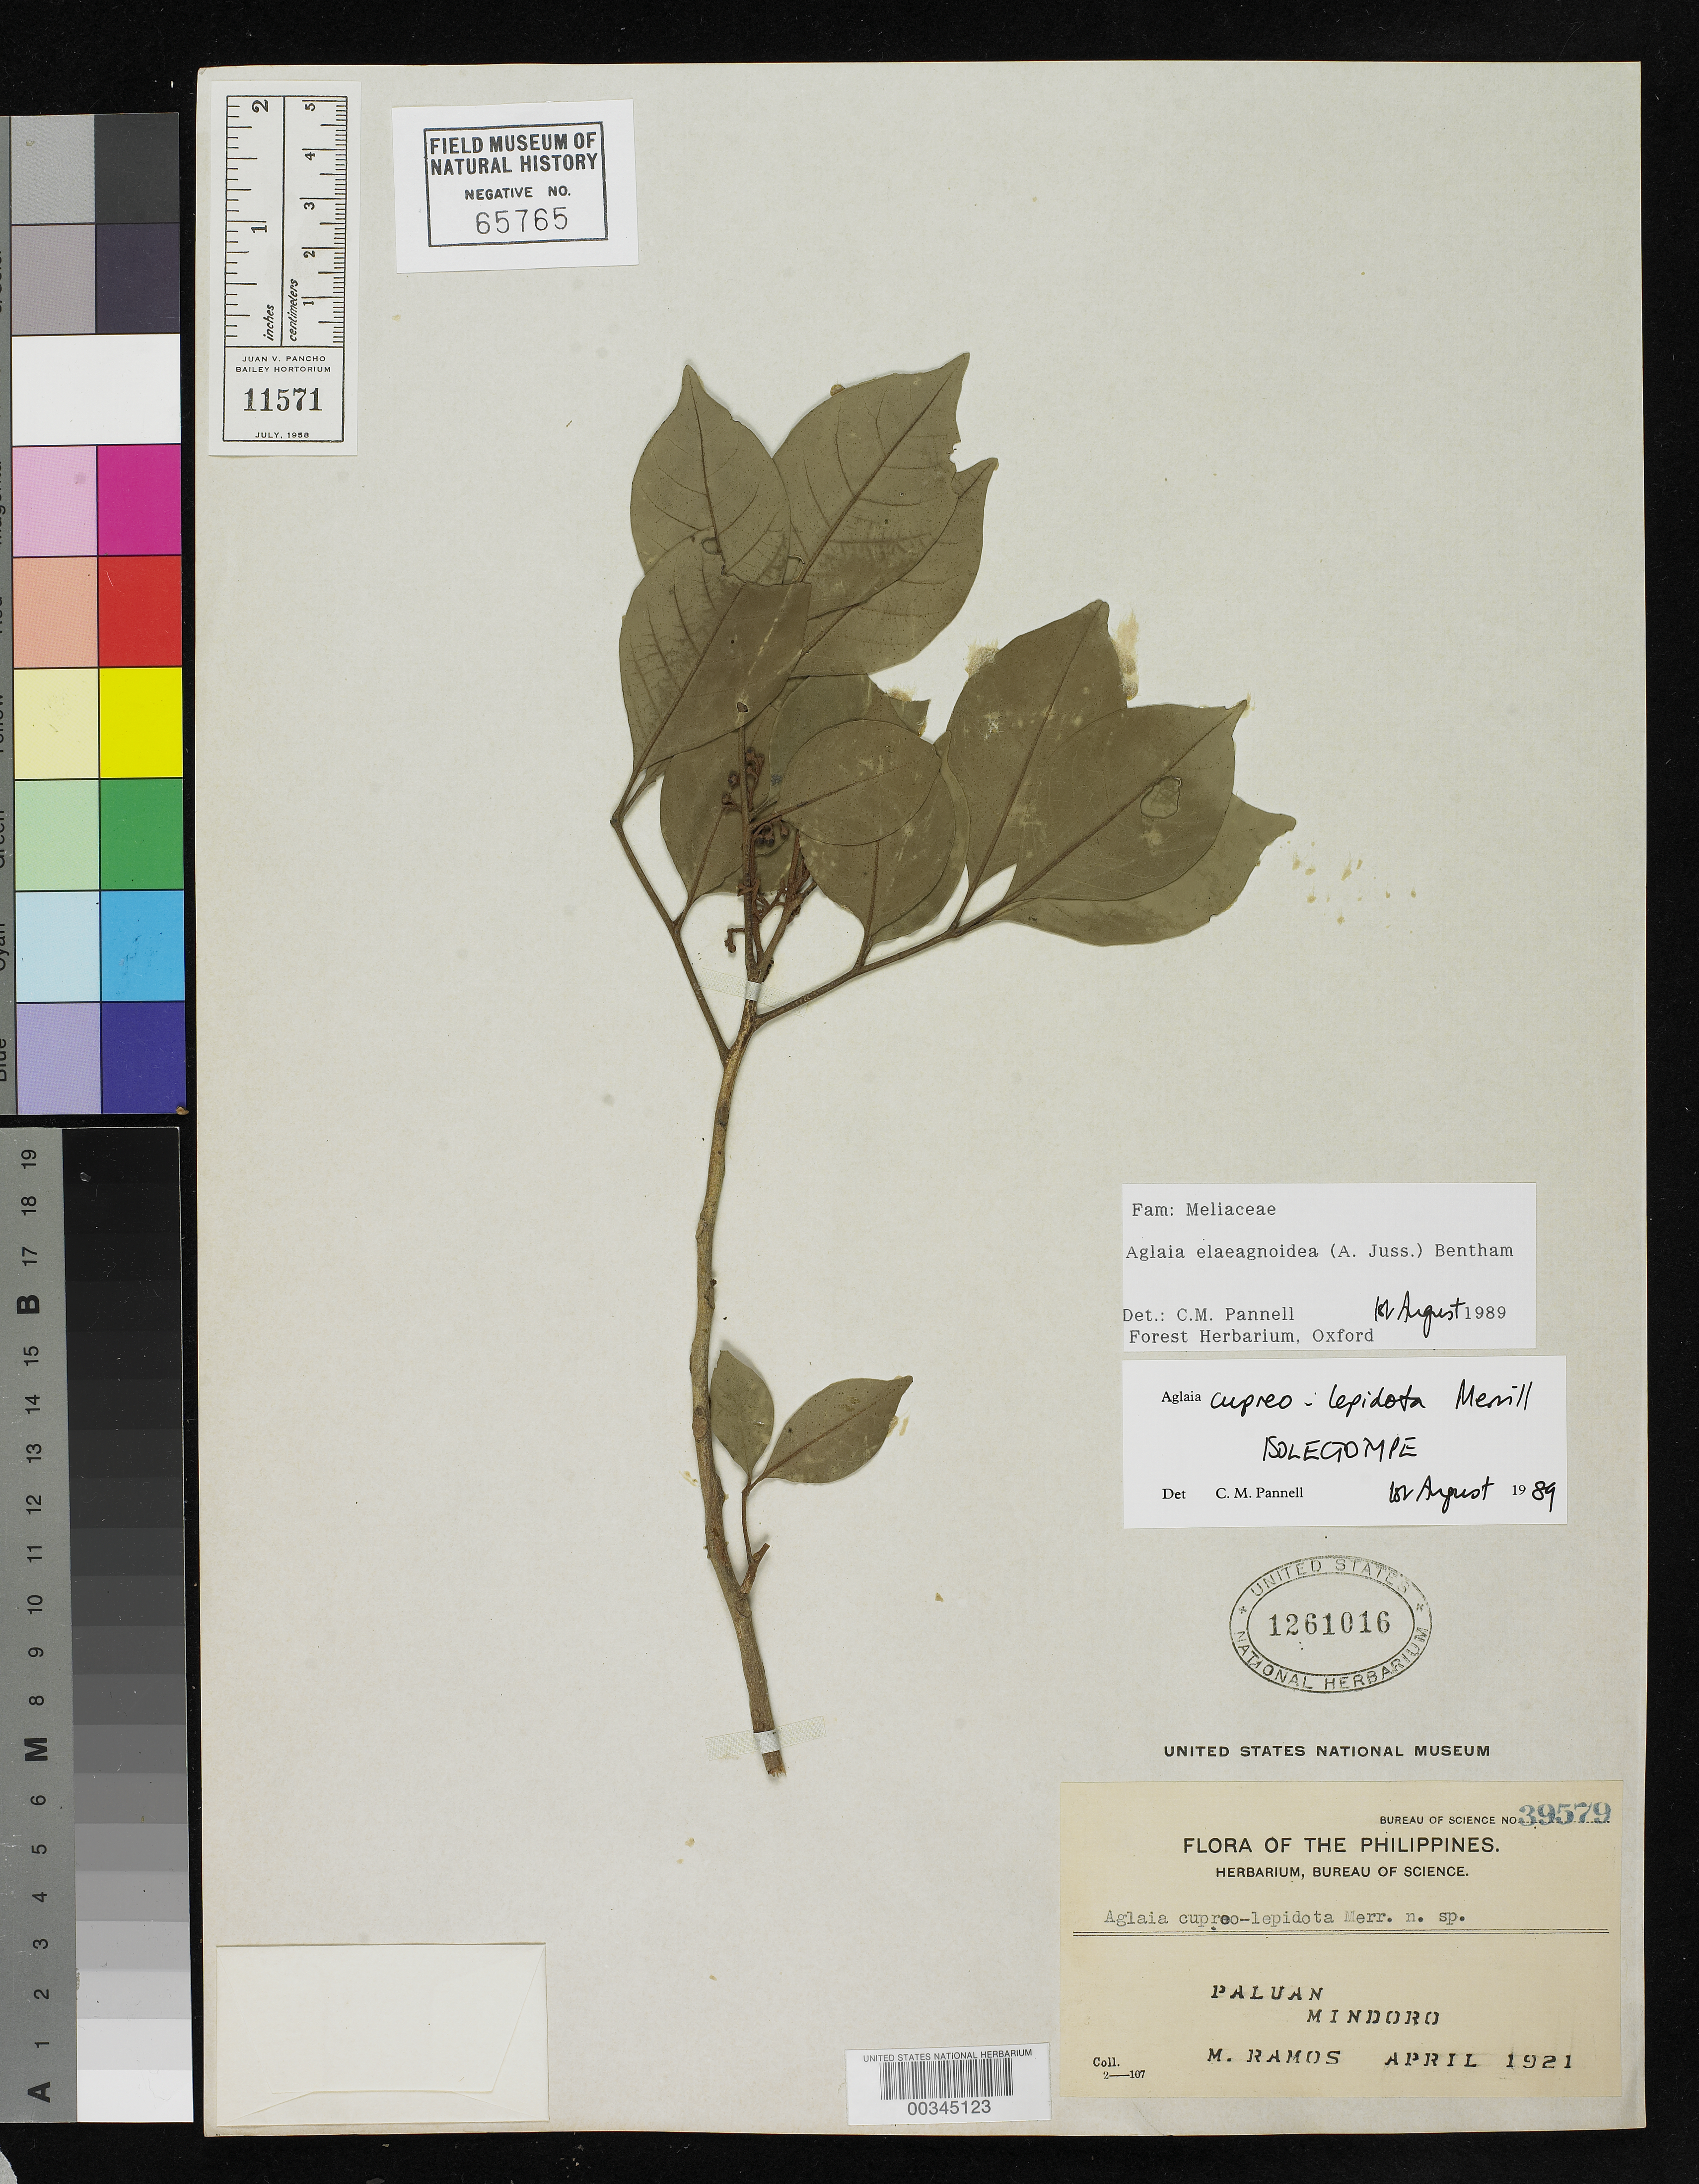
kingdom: Plantae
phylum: Tracheophyta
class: Magnoliopsida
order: Sapindales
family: Meliaceae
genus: Aglaia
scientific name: Aglaia cupreolepidota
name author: Merr.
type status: Isolectotype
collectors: M. Ramos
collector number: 39579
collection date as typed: Apr 1921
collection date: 1921-04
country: Philippines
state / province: Mimaropa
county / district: Mindoro Occidental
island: Mindoro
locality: Paluan.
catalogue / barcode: US 1261016